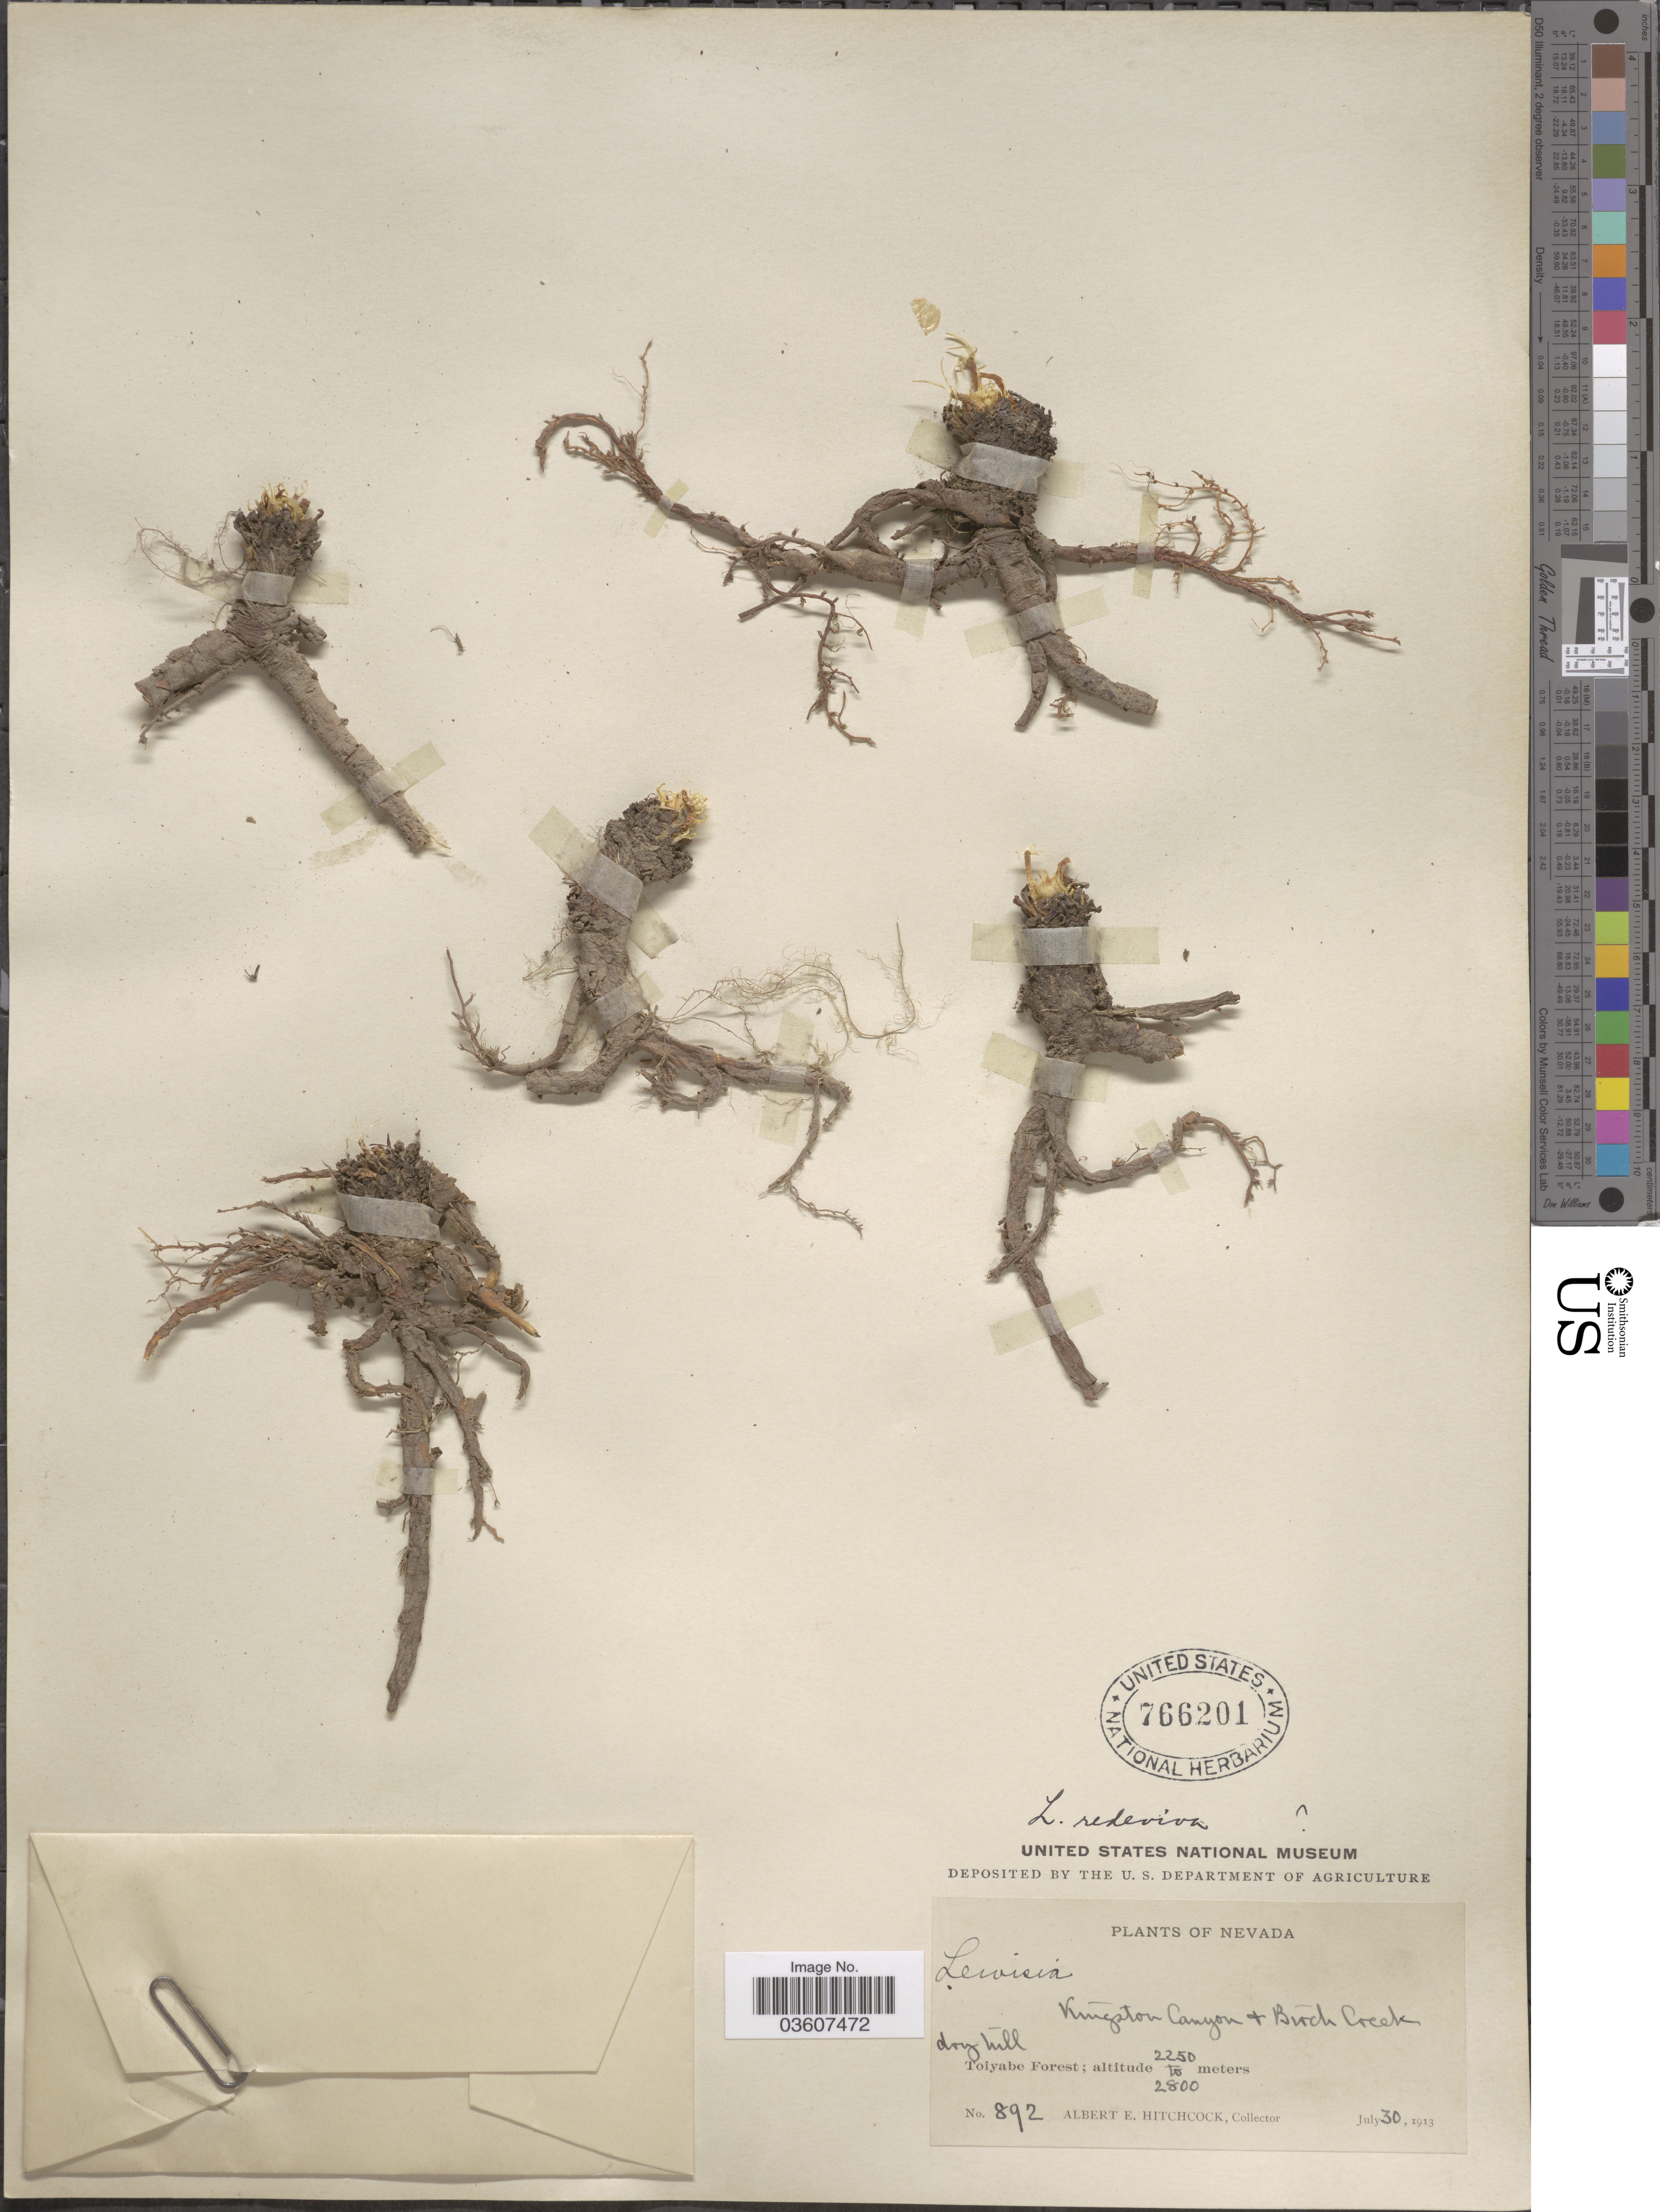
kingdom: Plantae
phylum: Tracheophyta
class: Magnoliopsida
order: Caryophyllales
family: Montiaceae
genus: Lewisia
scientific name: Lewisia rediviva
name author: Pursh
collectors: A. Hitchcock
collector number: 892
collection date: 1913-07-30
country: United States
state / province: Nevada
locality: Kingston Canyon + Birch Creek. Toiyabe Forest.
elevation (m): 2250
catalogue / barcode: US 766201